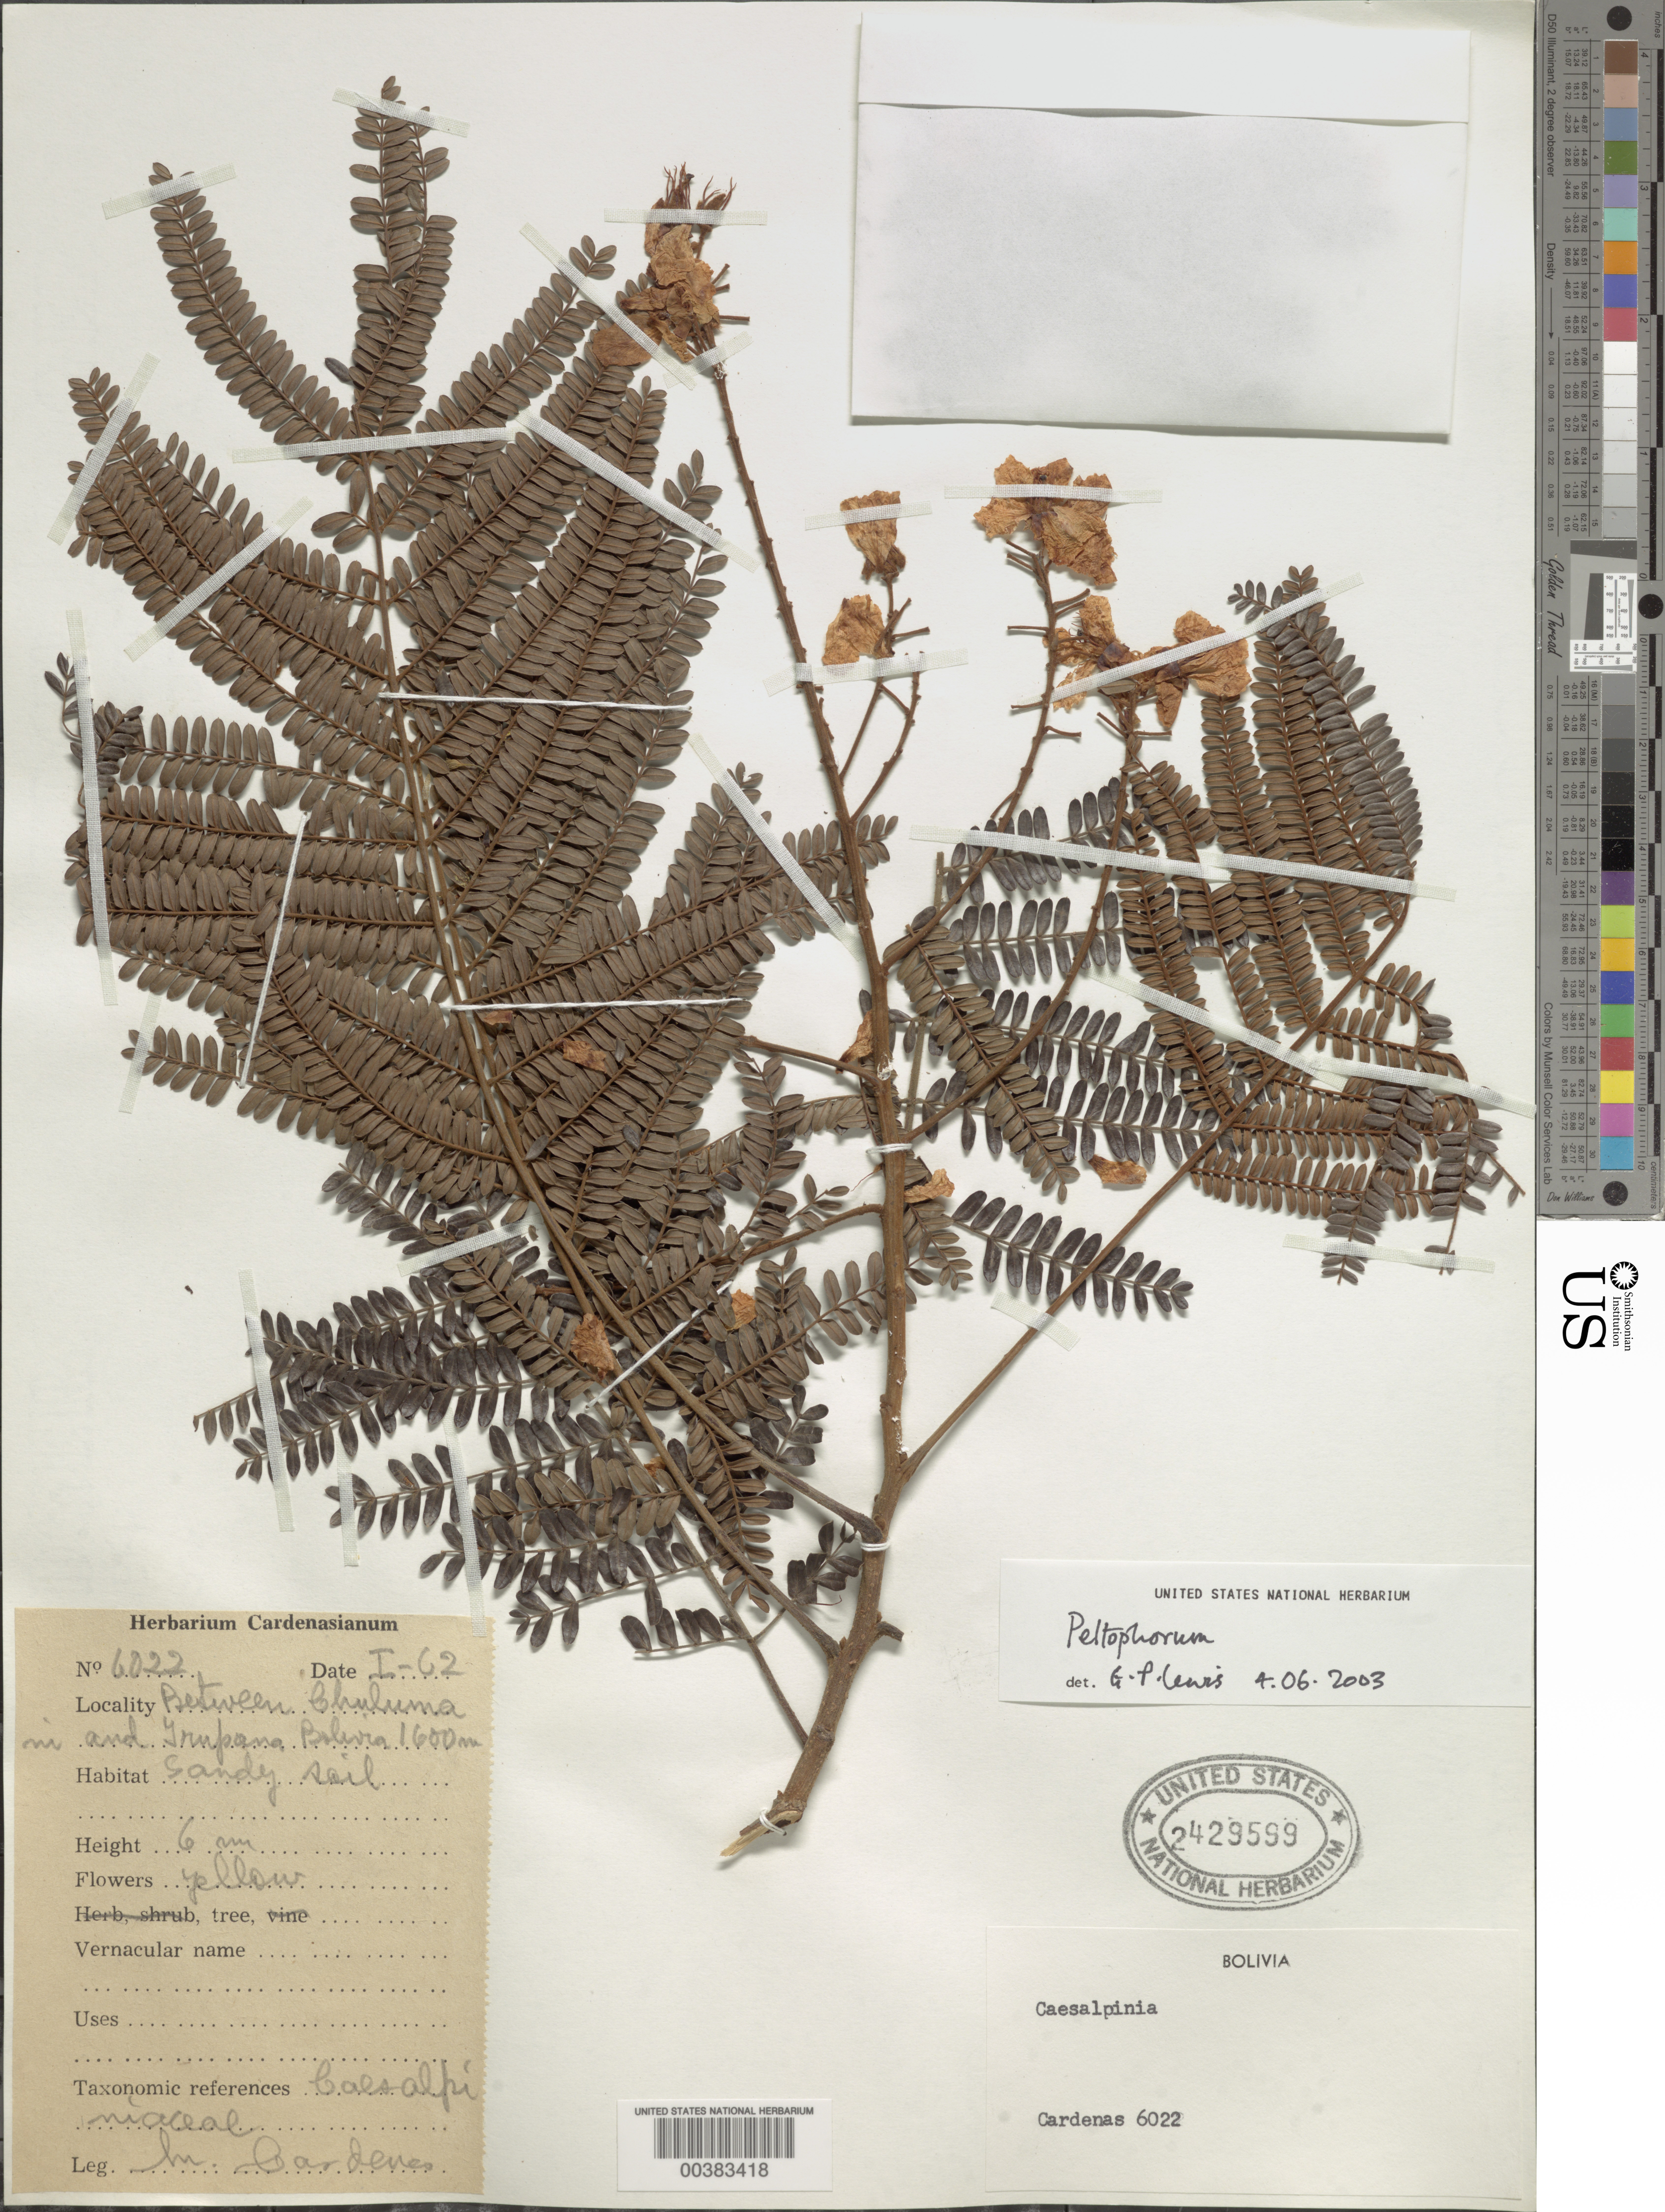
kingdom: Plantae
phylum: Tracheophyta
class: Magnoliopsida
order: Fabales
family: Fabaceae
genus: Peltophorum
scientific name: Peltophorum sp.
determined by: Lewis, Gwilym P.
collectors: M. Cárdenas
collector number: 6022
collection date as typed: Jan 1962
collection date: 1962-01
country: Bolivia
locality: Between Chuluma and Trupana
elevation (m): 1600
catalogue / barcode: US 2429599